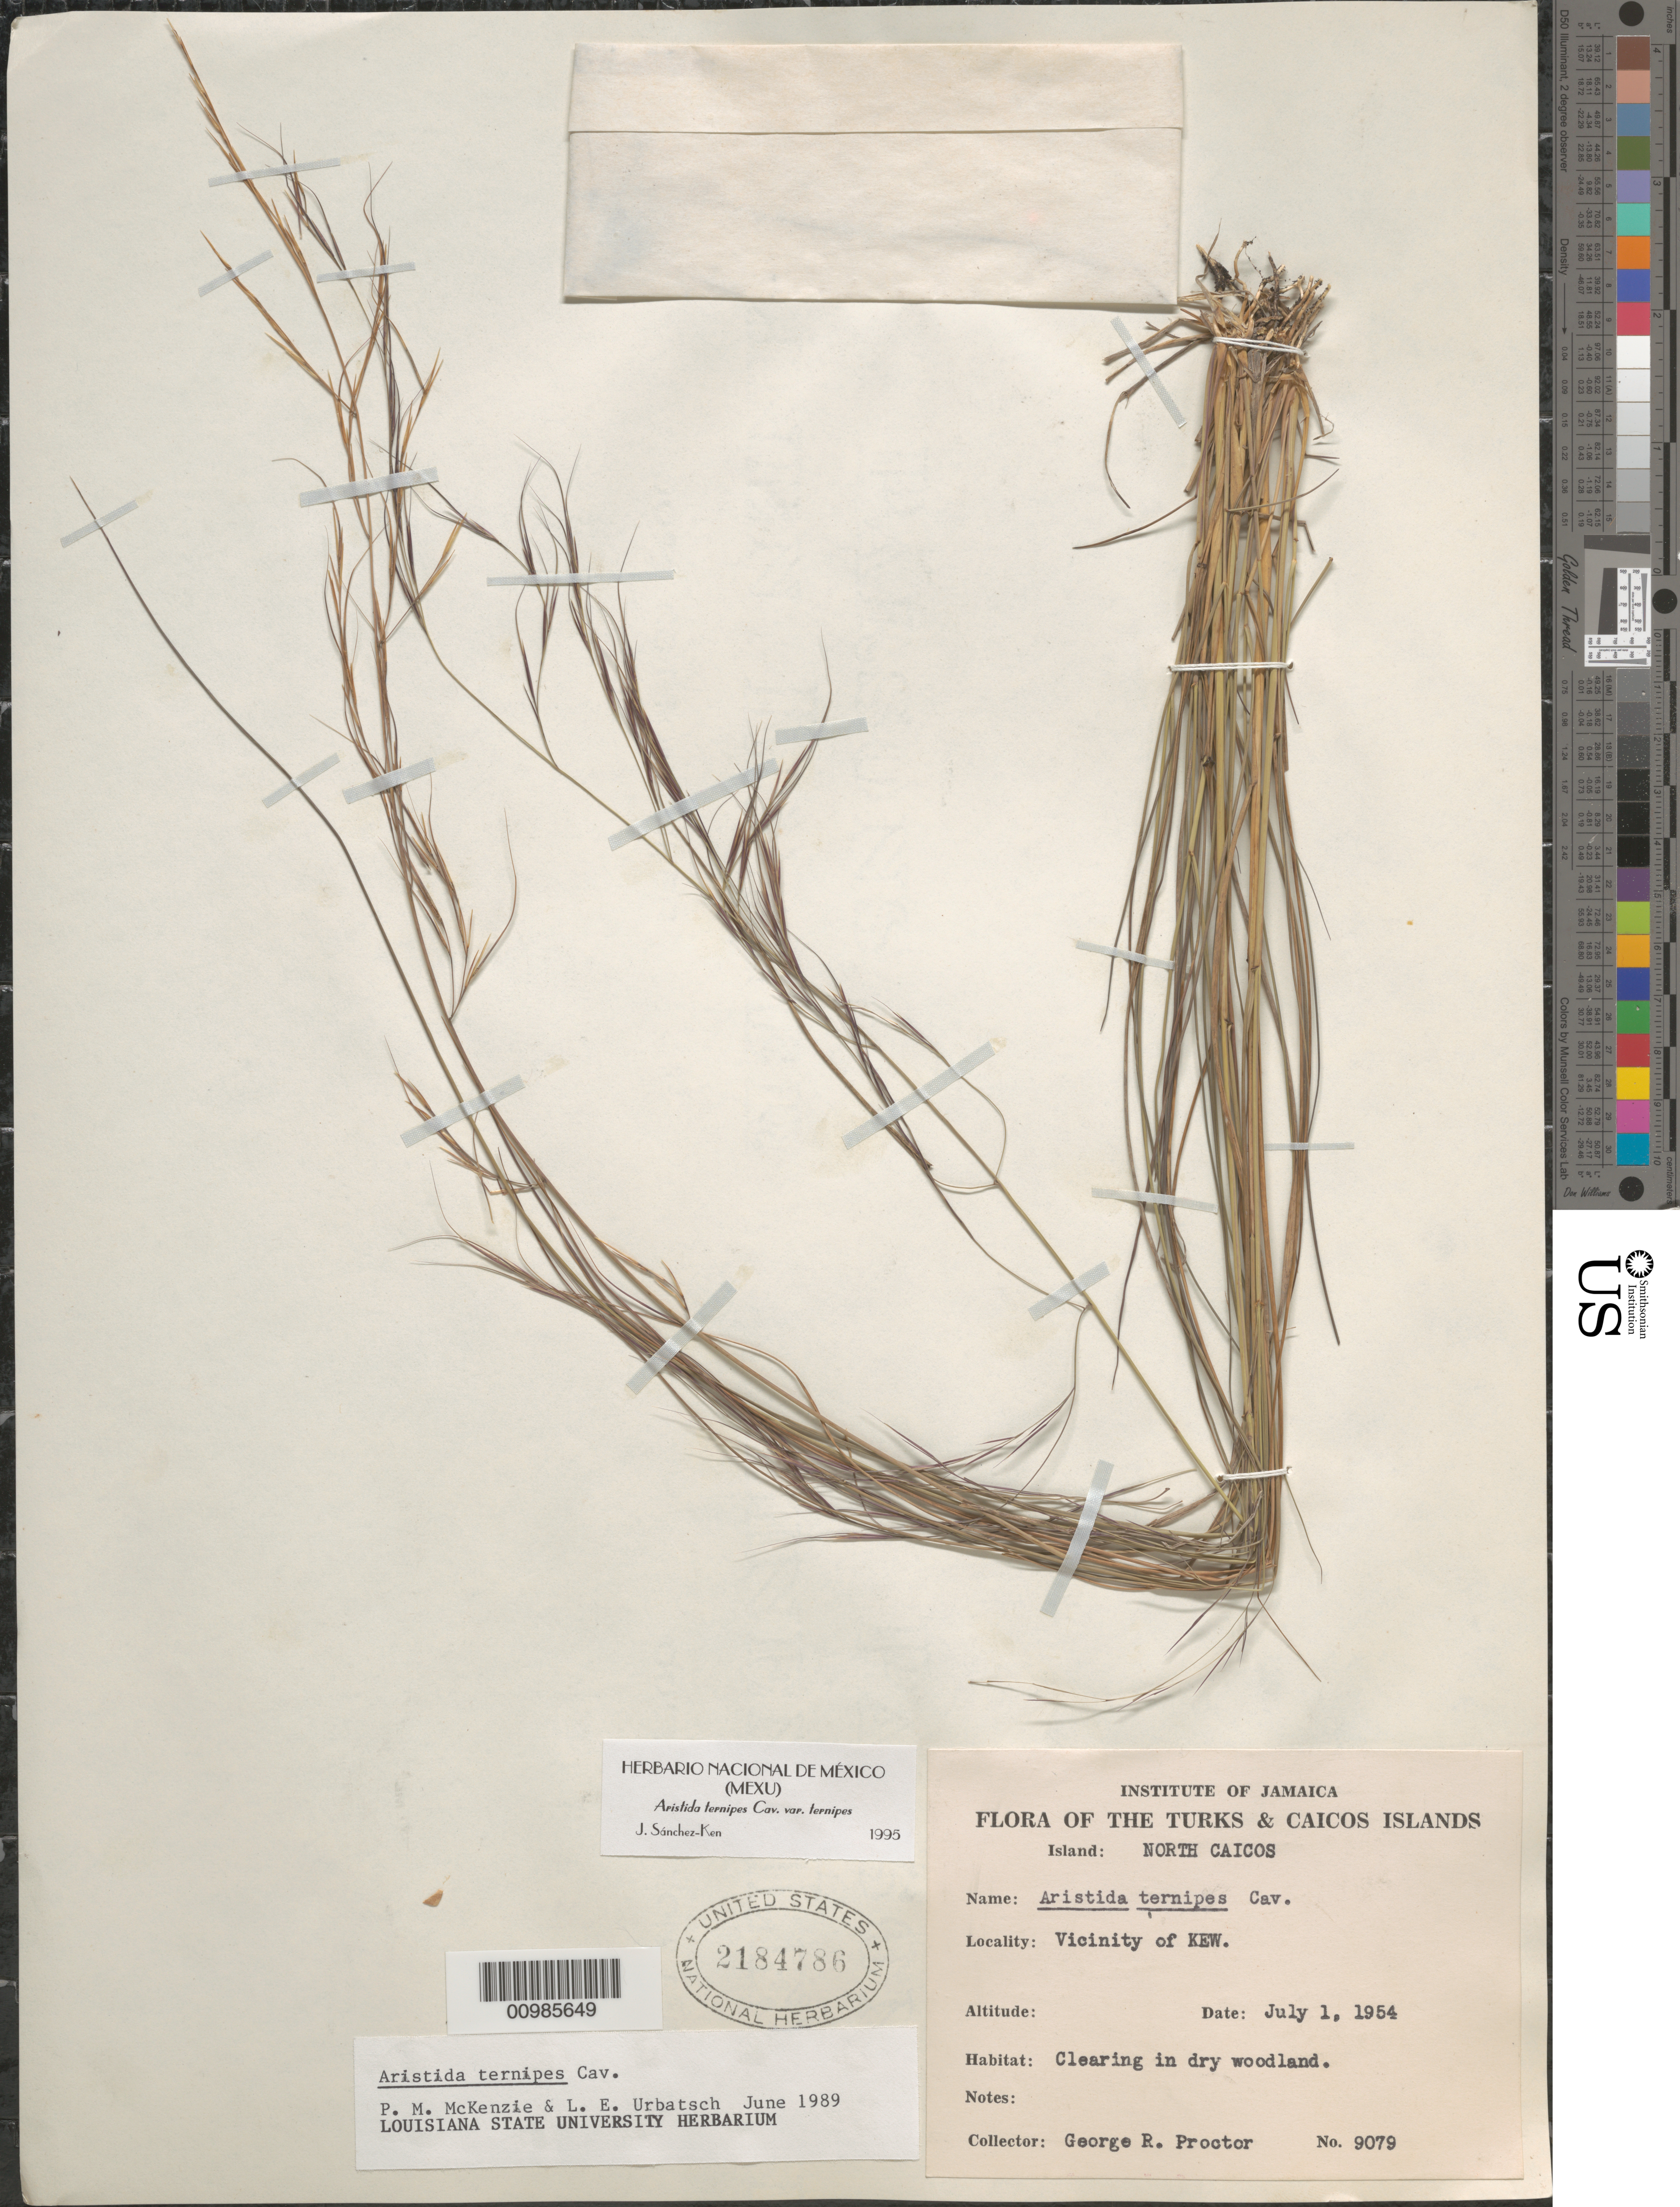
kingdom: Plantae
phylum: Tracheophyta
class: Liliopsida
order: Poales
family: Poaceae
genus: Aristida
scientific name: Aristida ternipes var. ternipes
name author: Cav.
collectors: G. R. Proctor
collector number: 9079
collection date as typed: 01 Jul 1954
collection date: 1954-07-01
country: Turks and Caicos Islands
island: North Caicos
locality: Vicinity of Kew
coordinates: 0 N, 0 E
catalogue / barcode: US 2184786